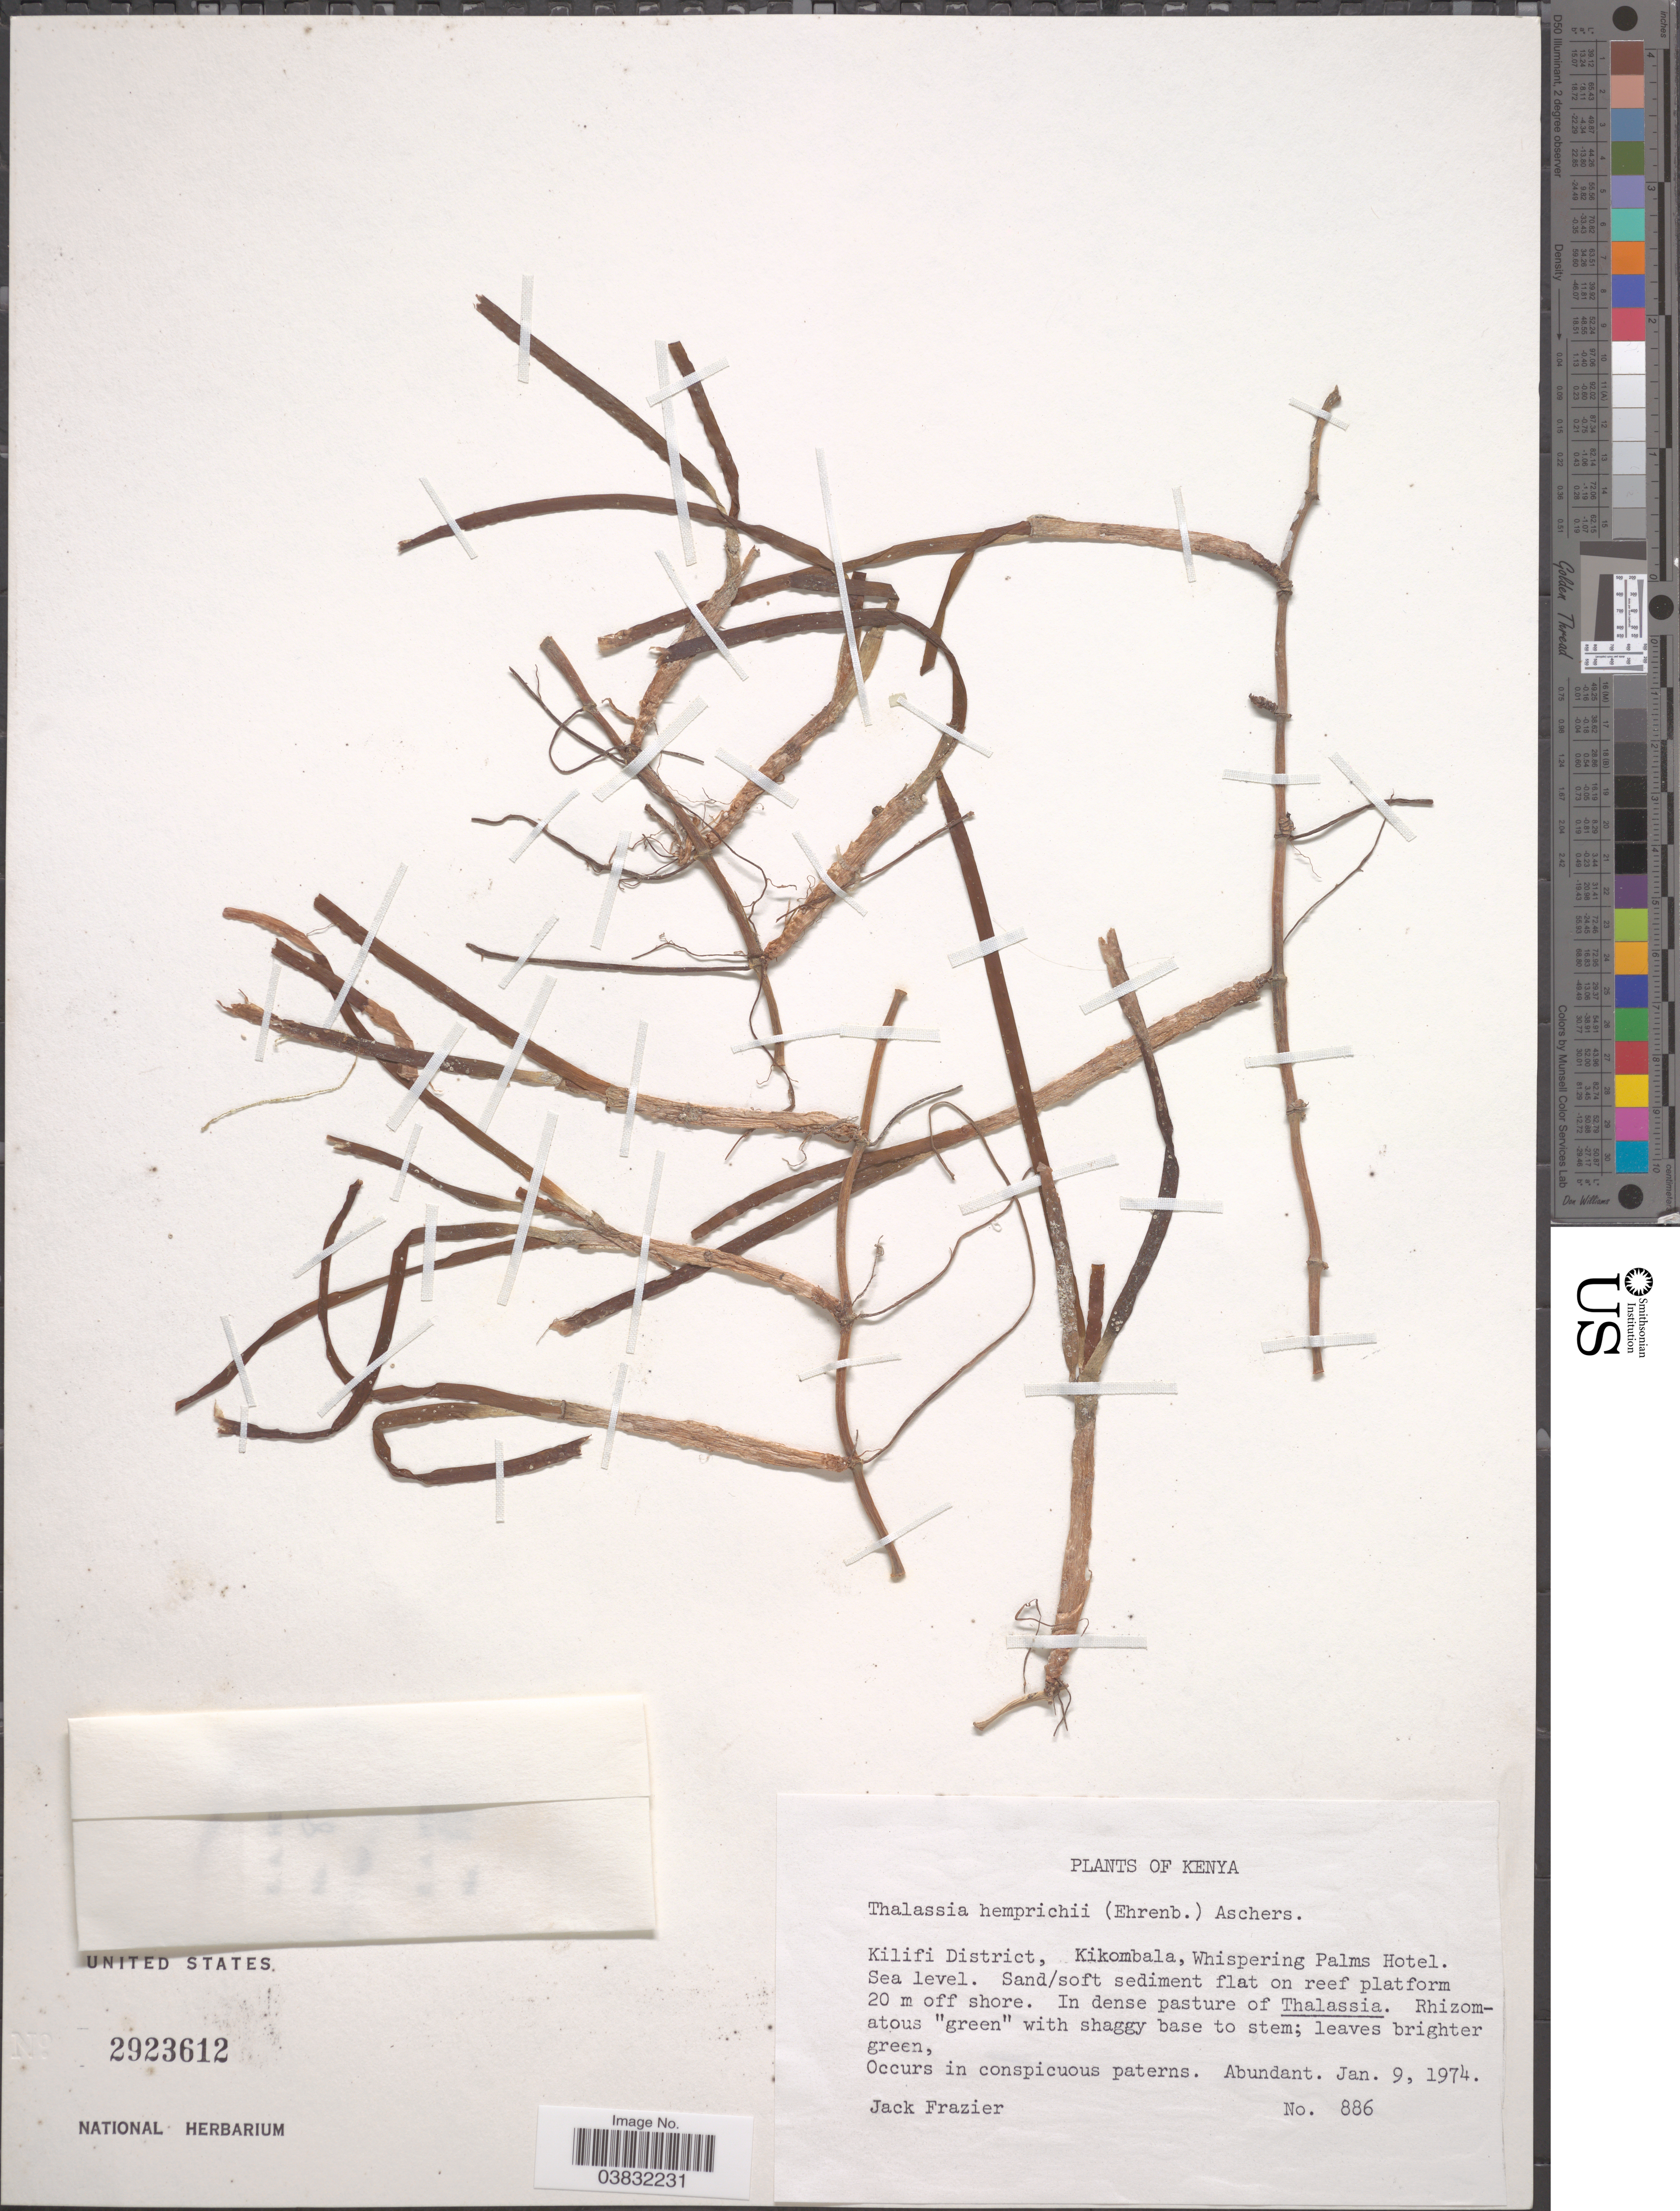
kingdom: Plantae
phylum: Tracheophyta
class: Liliopsida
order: Alismatales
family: Hydrocharitaceae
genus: Thalassia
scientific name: Thalassia hemprichii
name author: Asch.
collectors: J. Frazier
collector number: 886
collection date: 1974-01-09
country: Kenya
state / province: Kilifi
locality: Kilifi District, Kikombala, Whispering Palms Hotel.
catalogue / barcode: US 2923612